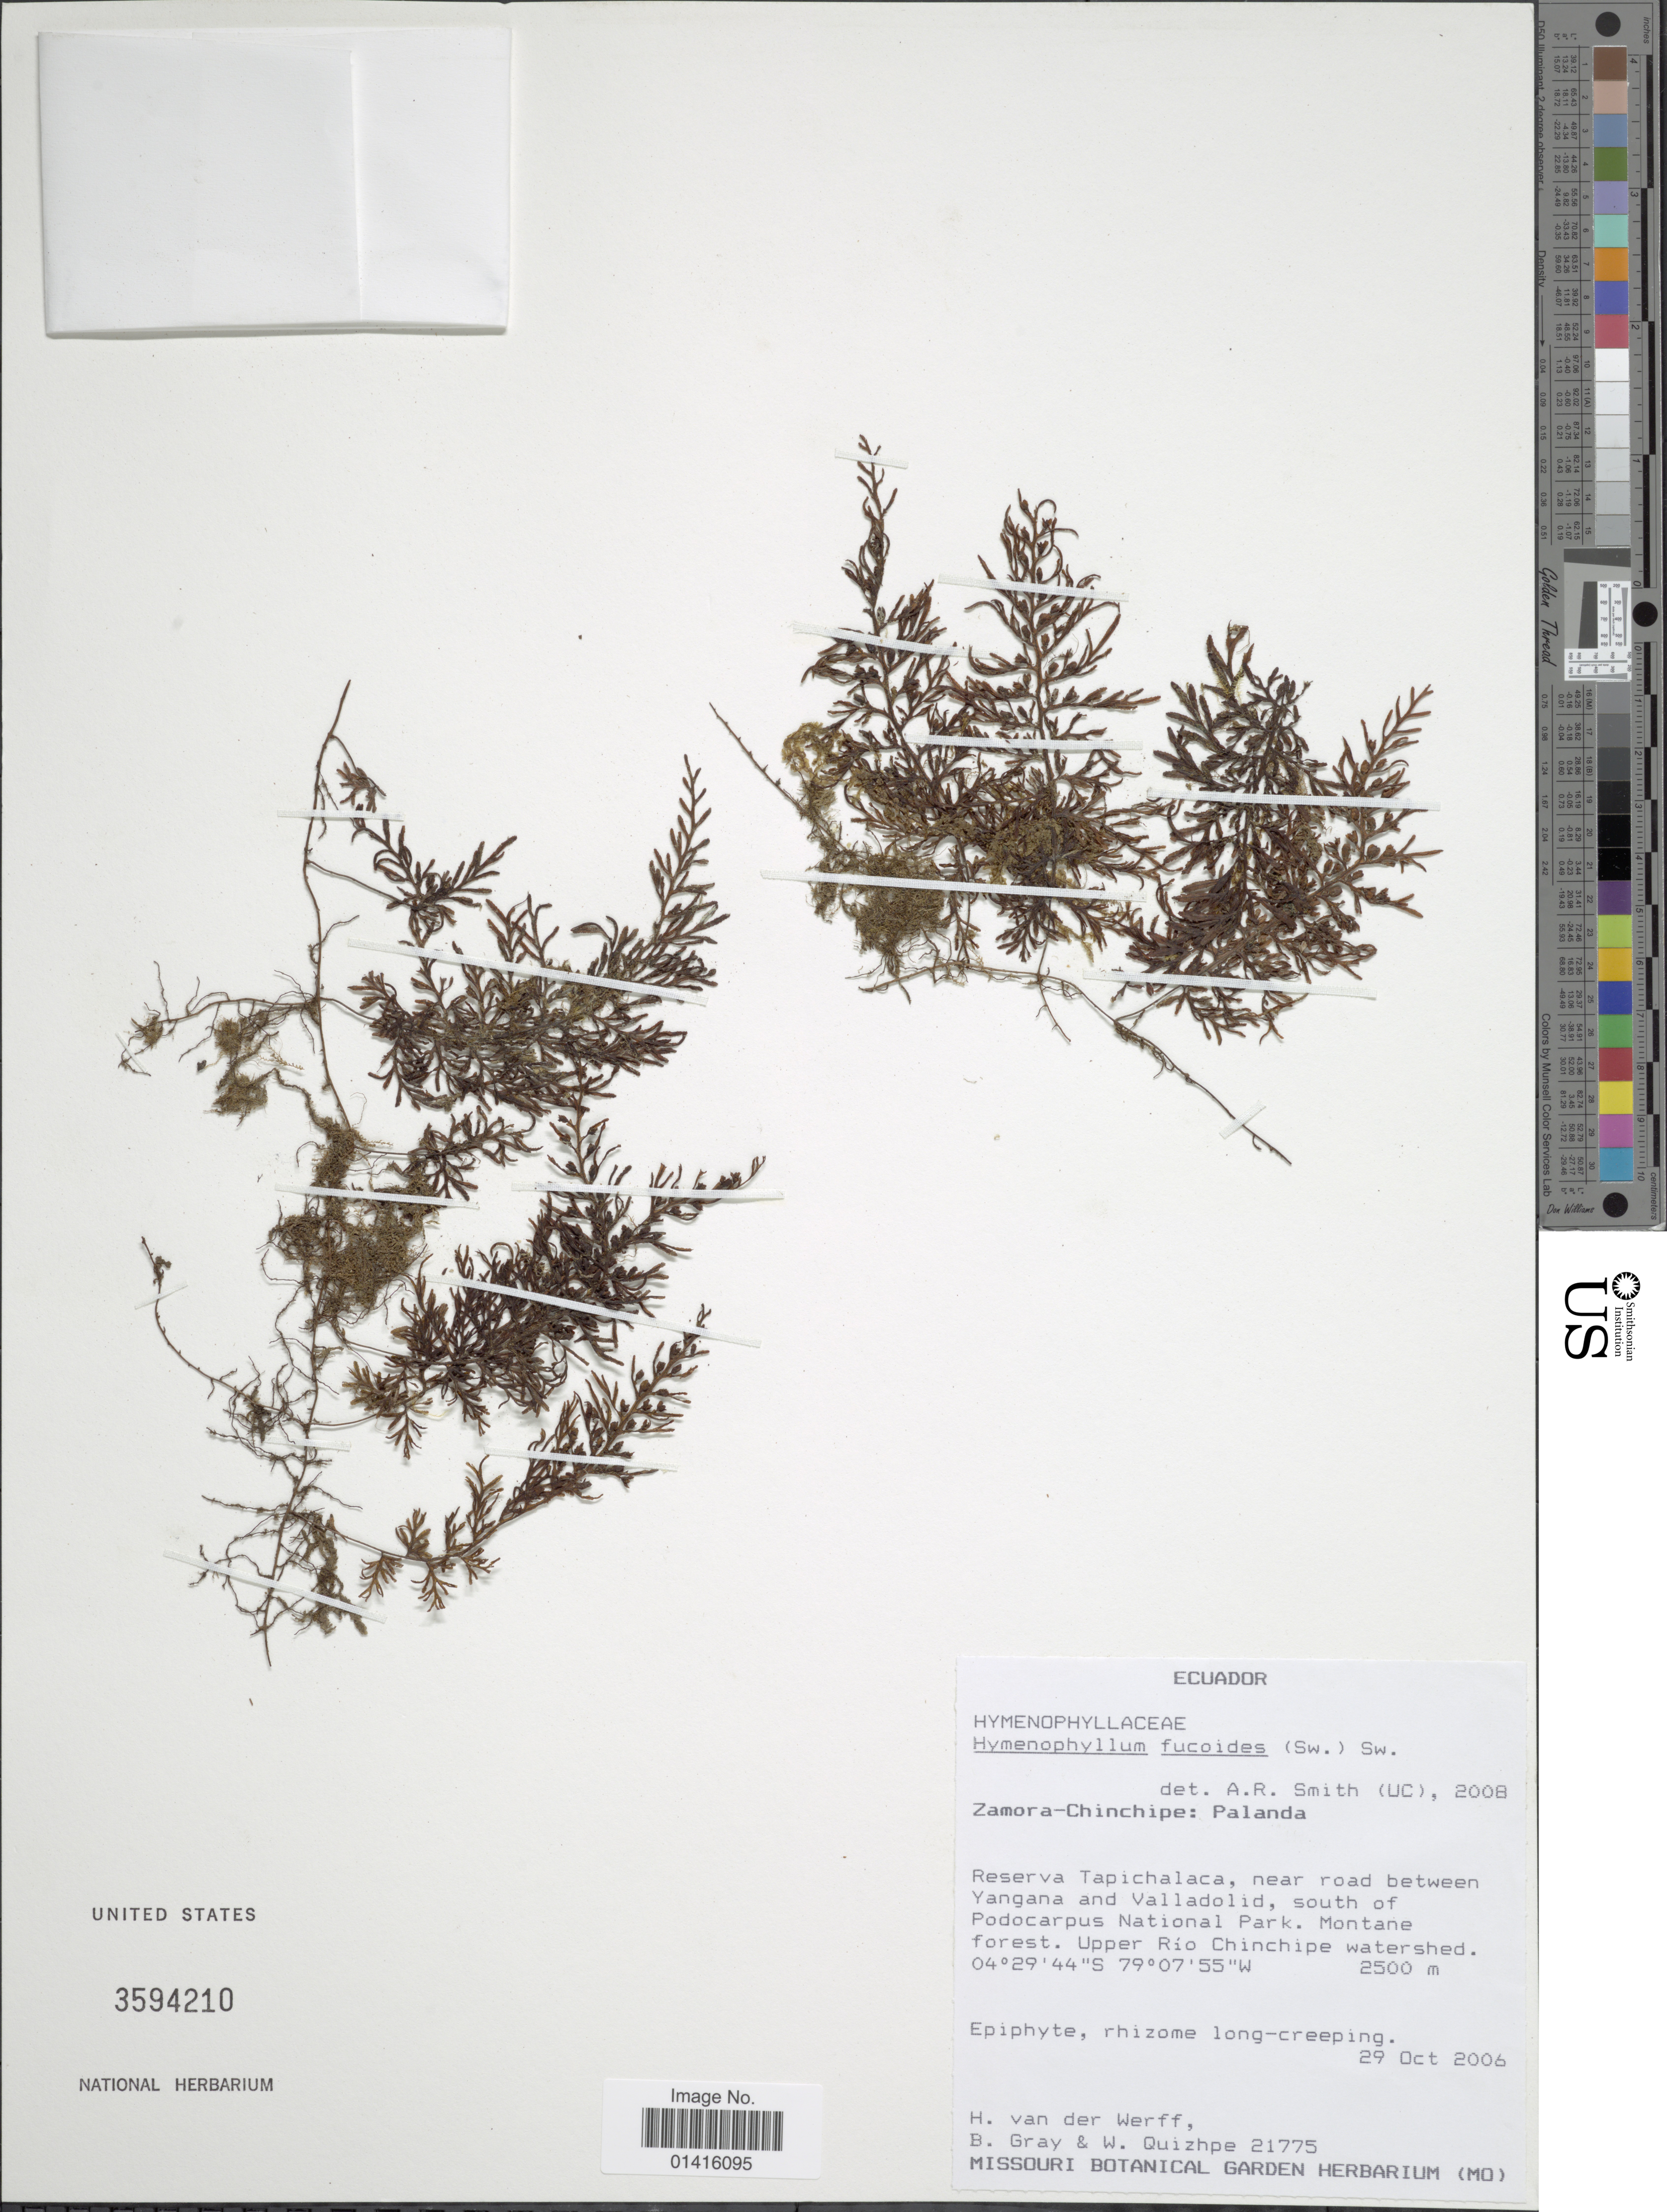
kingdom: Plantae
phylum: Tracheophyta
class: Polypodiopsida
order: Hymenophyllales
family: Hymenophyllaceae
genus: Hymenophyllum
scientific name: Hymenophyllum fucoides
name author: (Sw.) Sw.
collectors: H. van der Werff, B. Gray & W. Quizhpe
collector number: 21775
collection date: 2006-10-29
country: Ecuador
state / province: Zamora-Chinchipe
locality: Zamora-Chinchipe: Palanda, Reserva Tapichalaca, near road between Yangana and Valladolid, south of Podocarpus National Park, montane forest, upper Rio Chinchipe watershed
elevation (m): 2500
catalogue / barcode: US 3594210